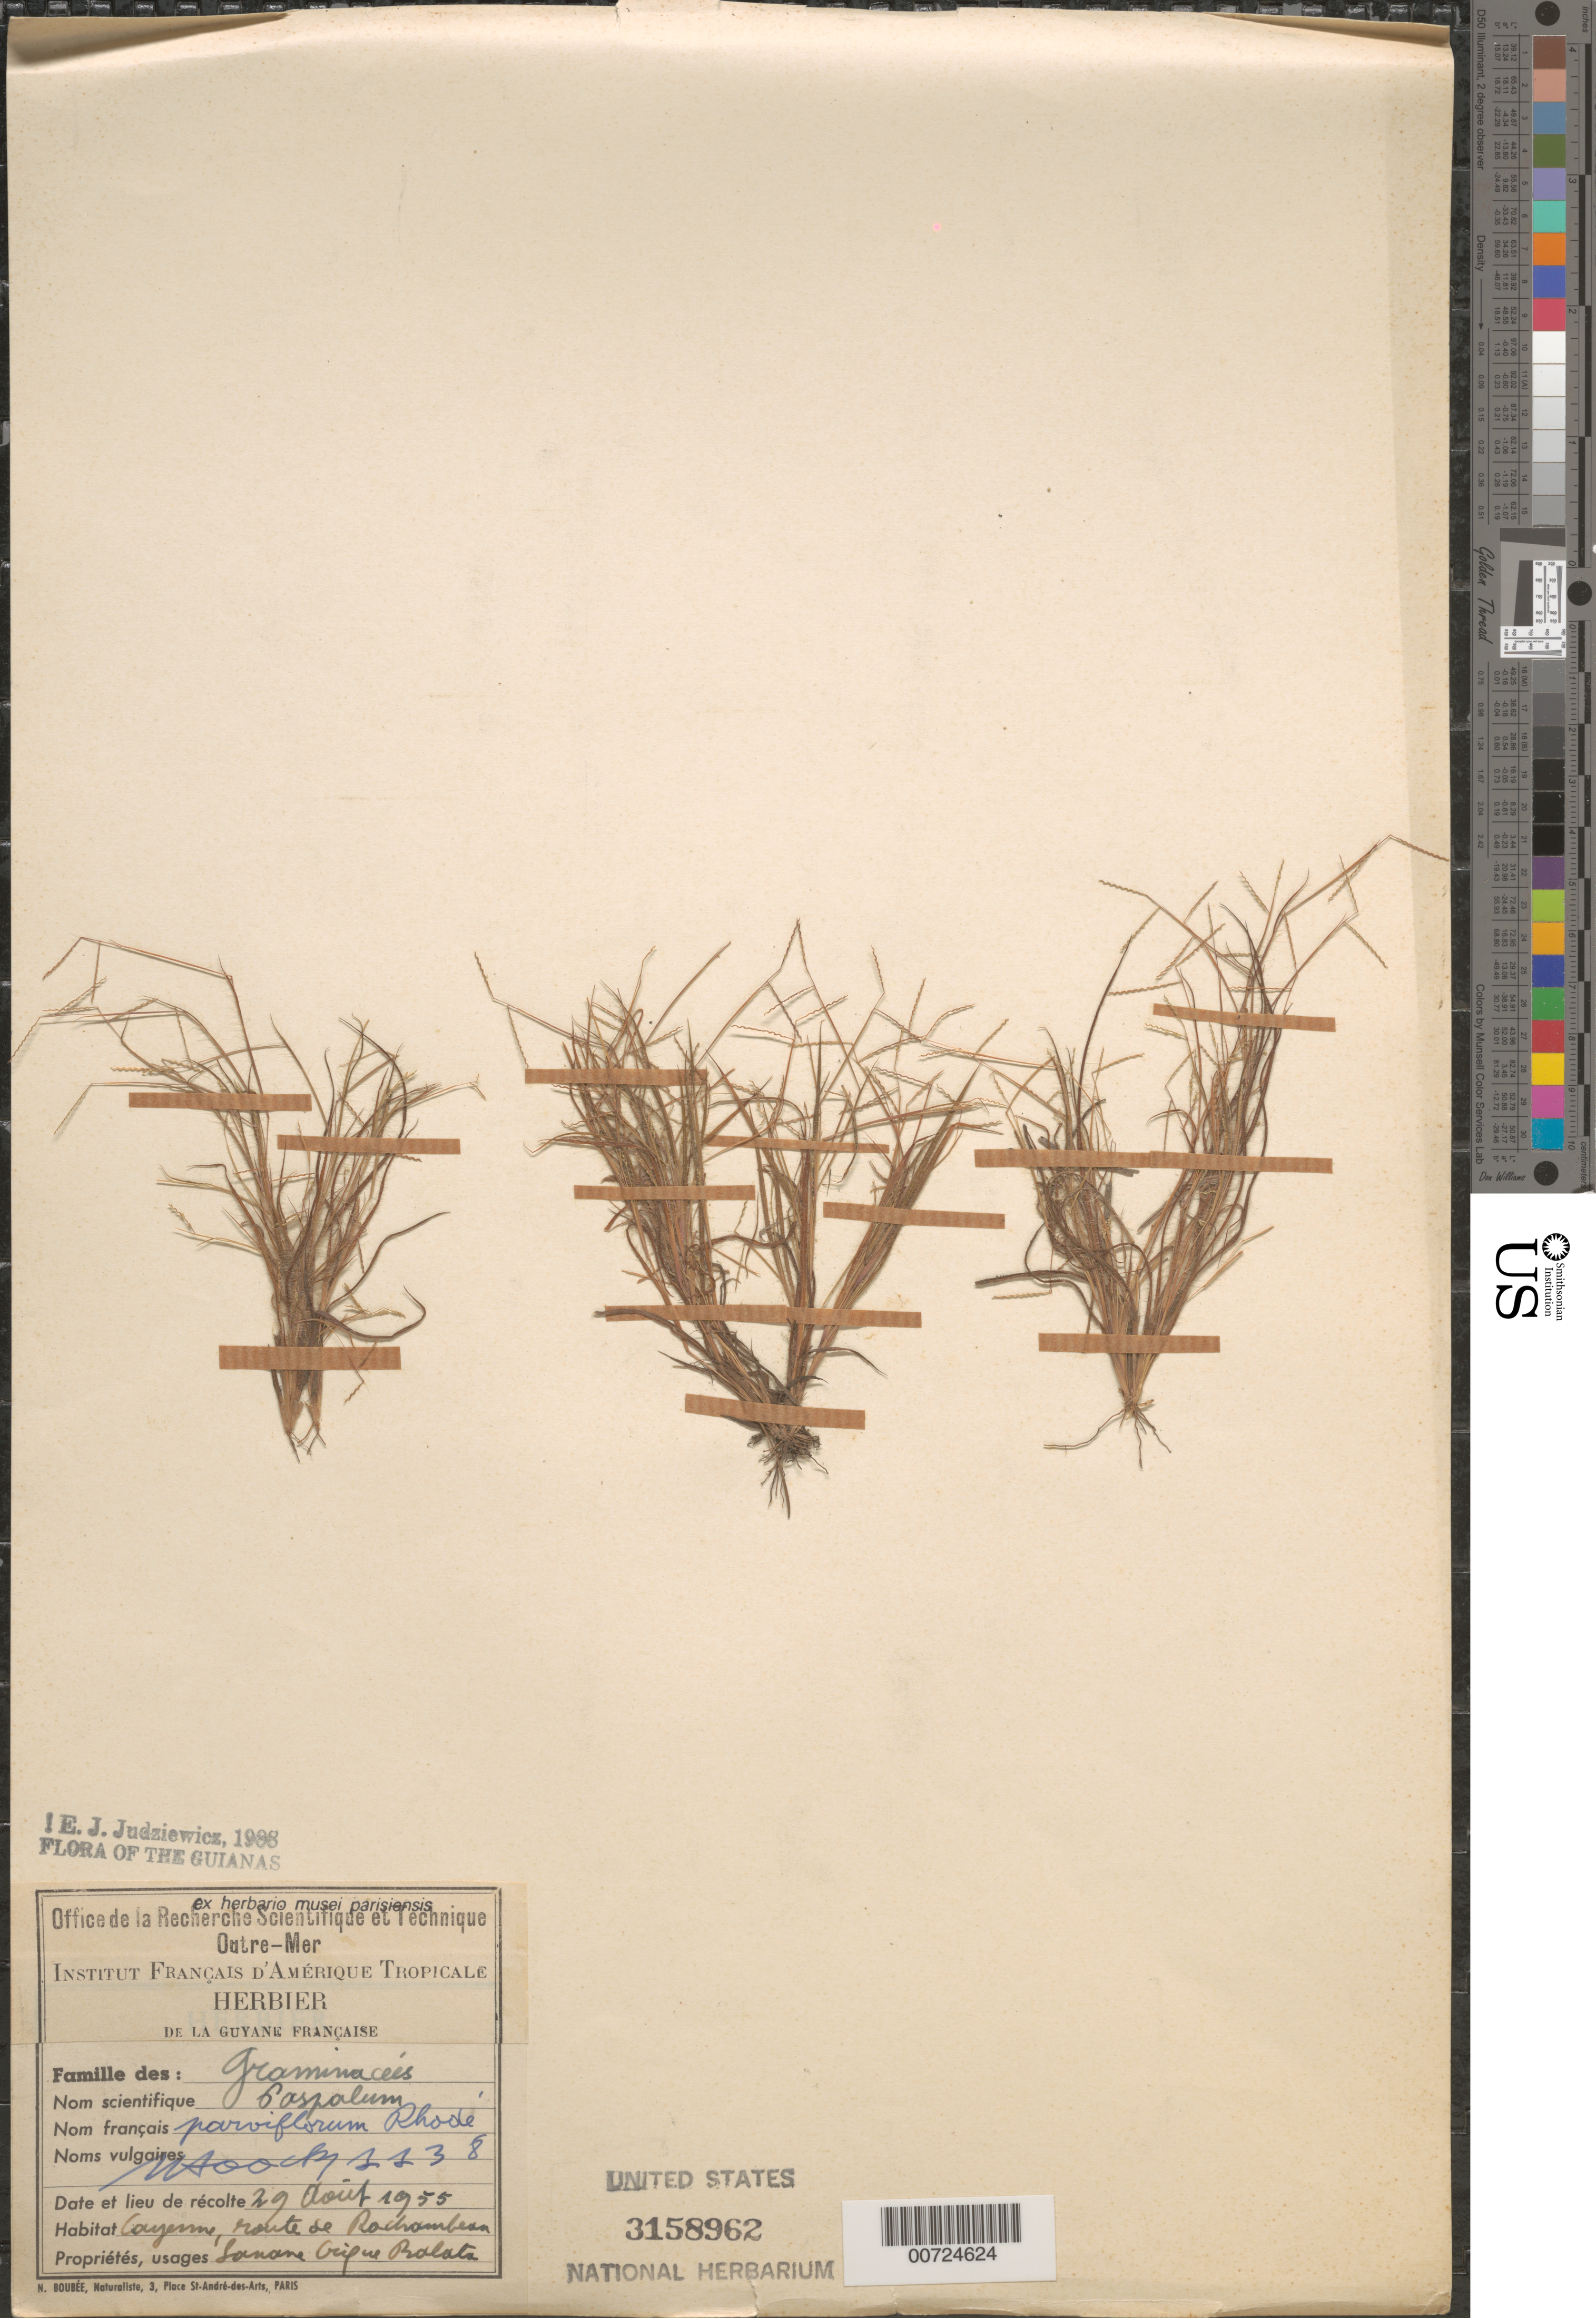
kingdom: Plantae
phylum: Tracheophyta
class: Liliopsida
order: Poales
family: Poaceae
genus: Paspalum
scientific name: Paspalum parviflorum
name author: Rohde ex Flüggé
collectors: N. Hoock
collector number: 1138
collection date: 1955-08-29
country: French Guiana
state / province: Cayenne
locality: The Guianas. Route de Rochambean.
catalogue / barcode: US 3158962